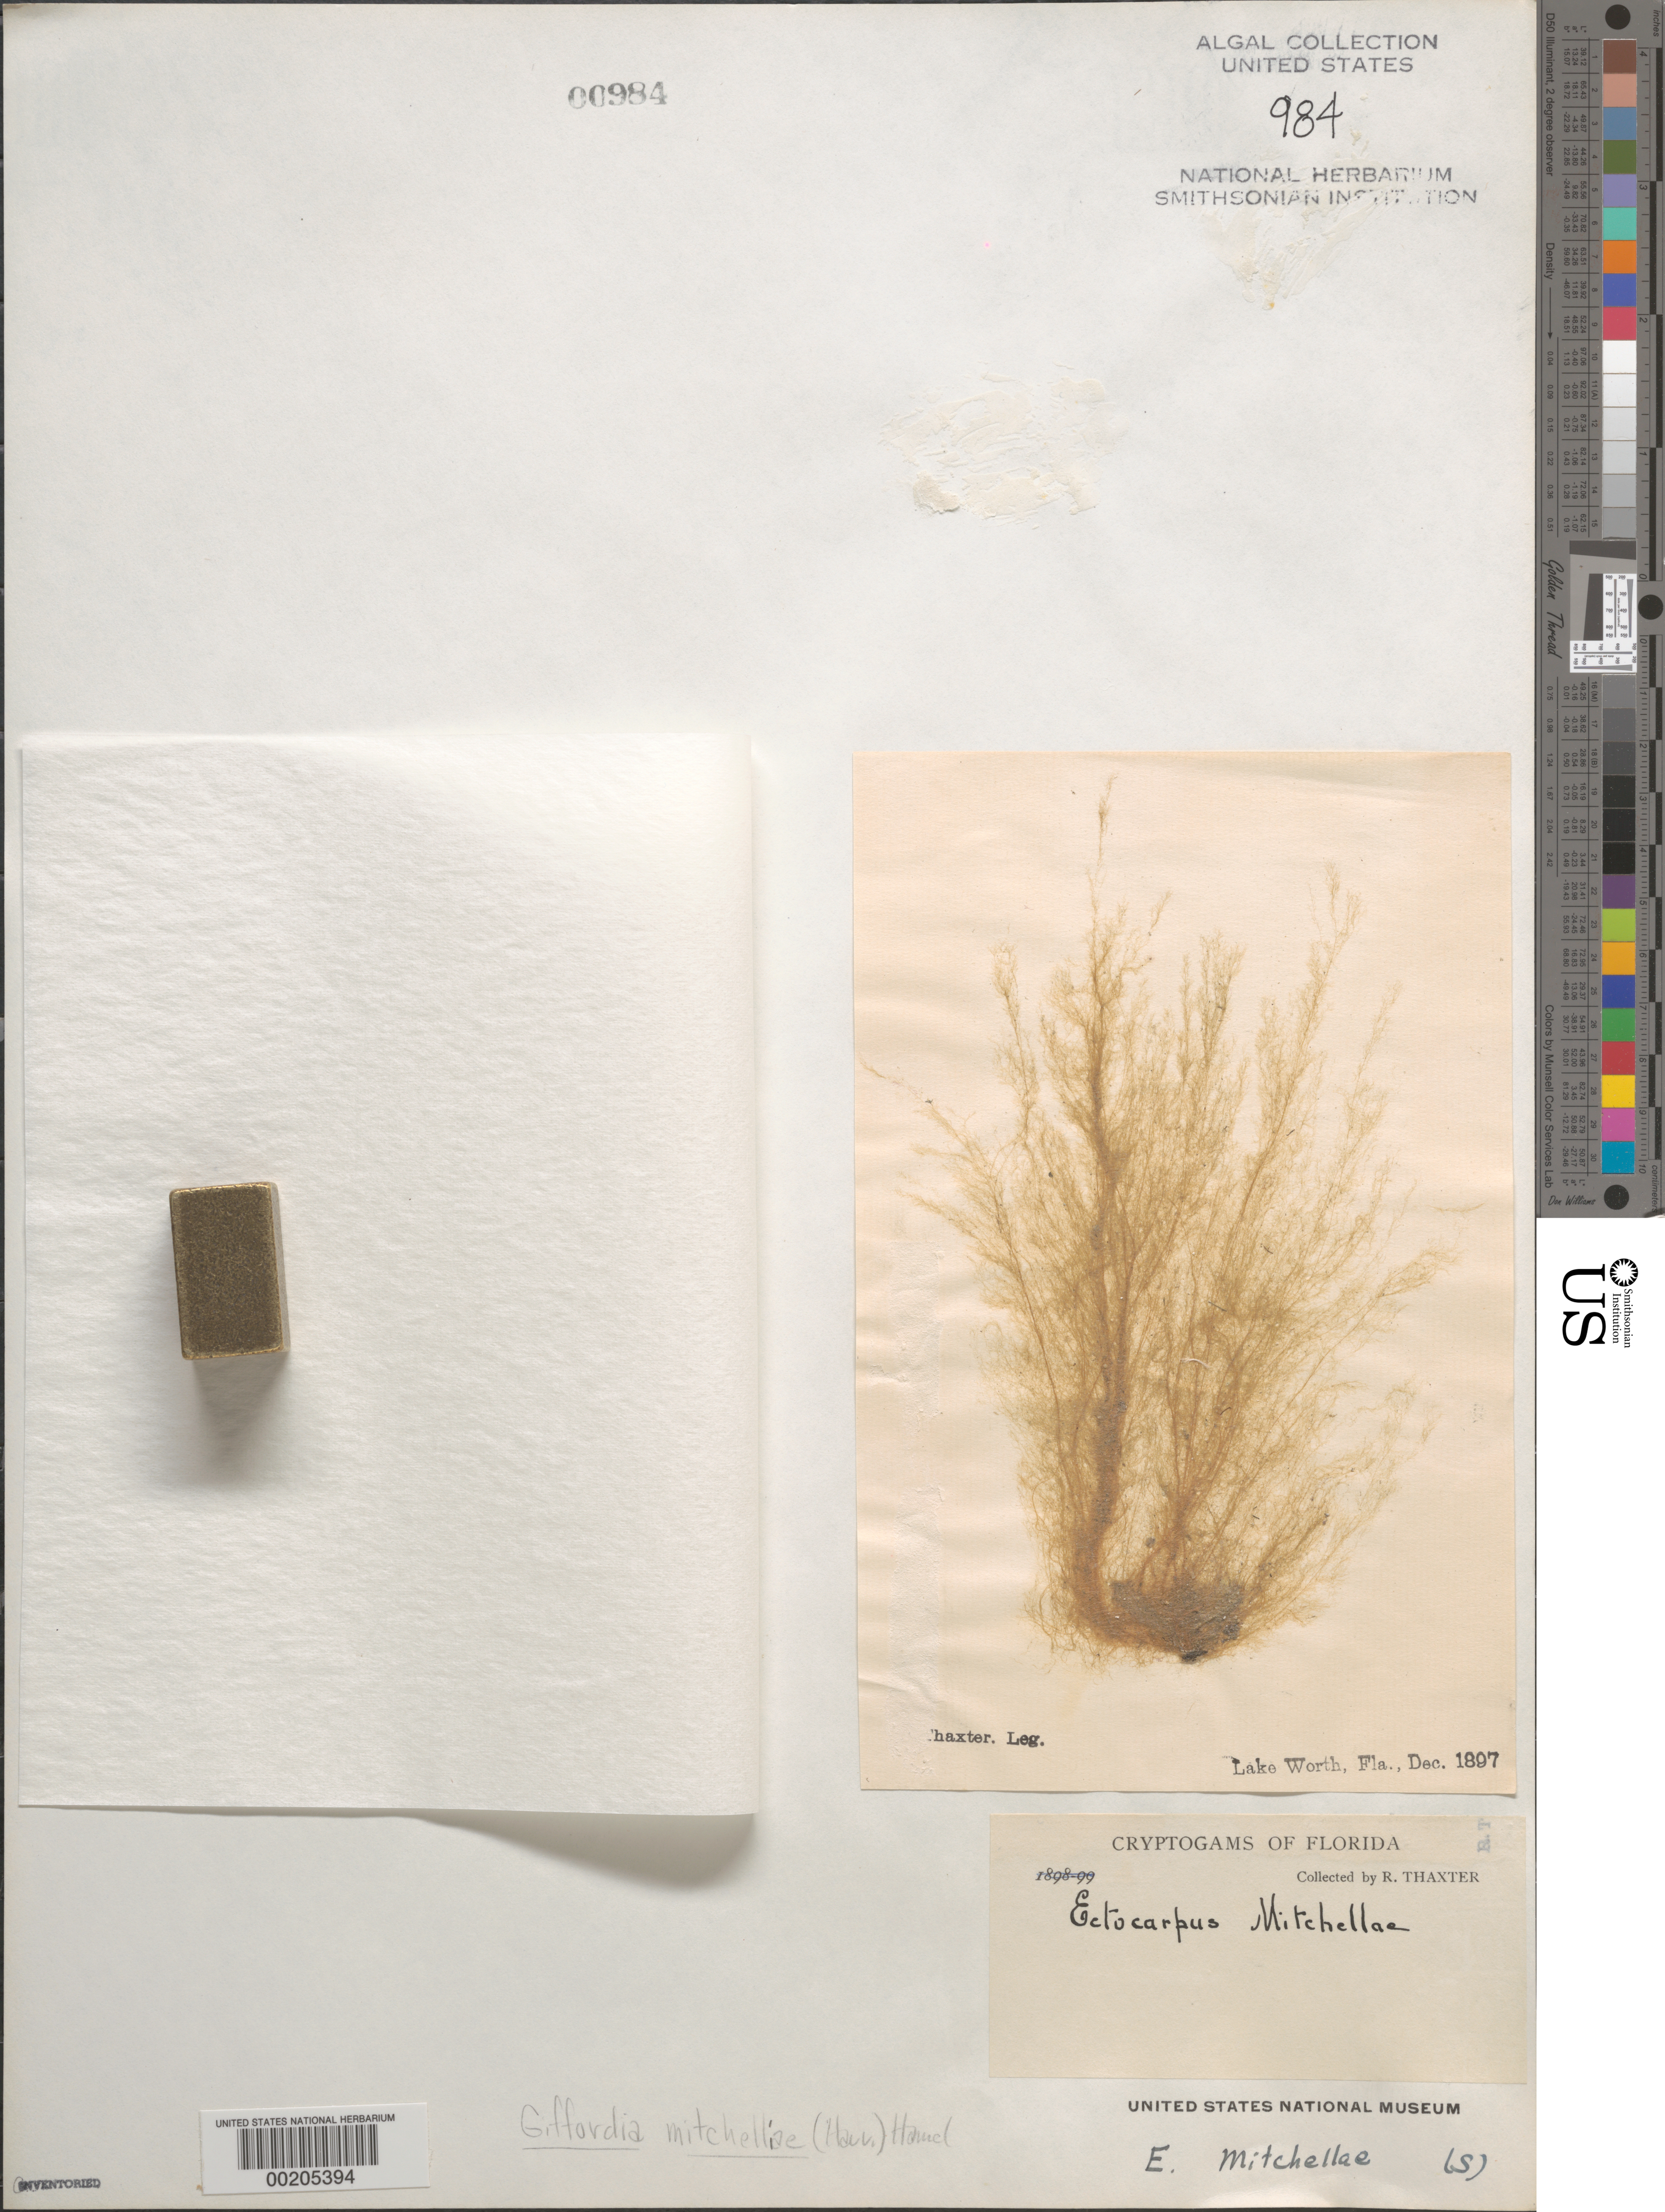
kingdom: Chromista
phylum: Ochrophyta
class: Phaeophyceae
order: Ectocarpales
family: Acinetosporaceae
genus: Feldmannia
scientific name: Feldmannia mitchelliae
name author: (Harv.) H.-S. Kim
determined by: Algae name updating Project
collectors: R. Thaxter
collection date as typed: Dec 1897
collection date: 1897-12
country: United States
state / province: Florida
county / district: Palm Beach County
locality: Lake Worth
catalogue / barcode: US 984